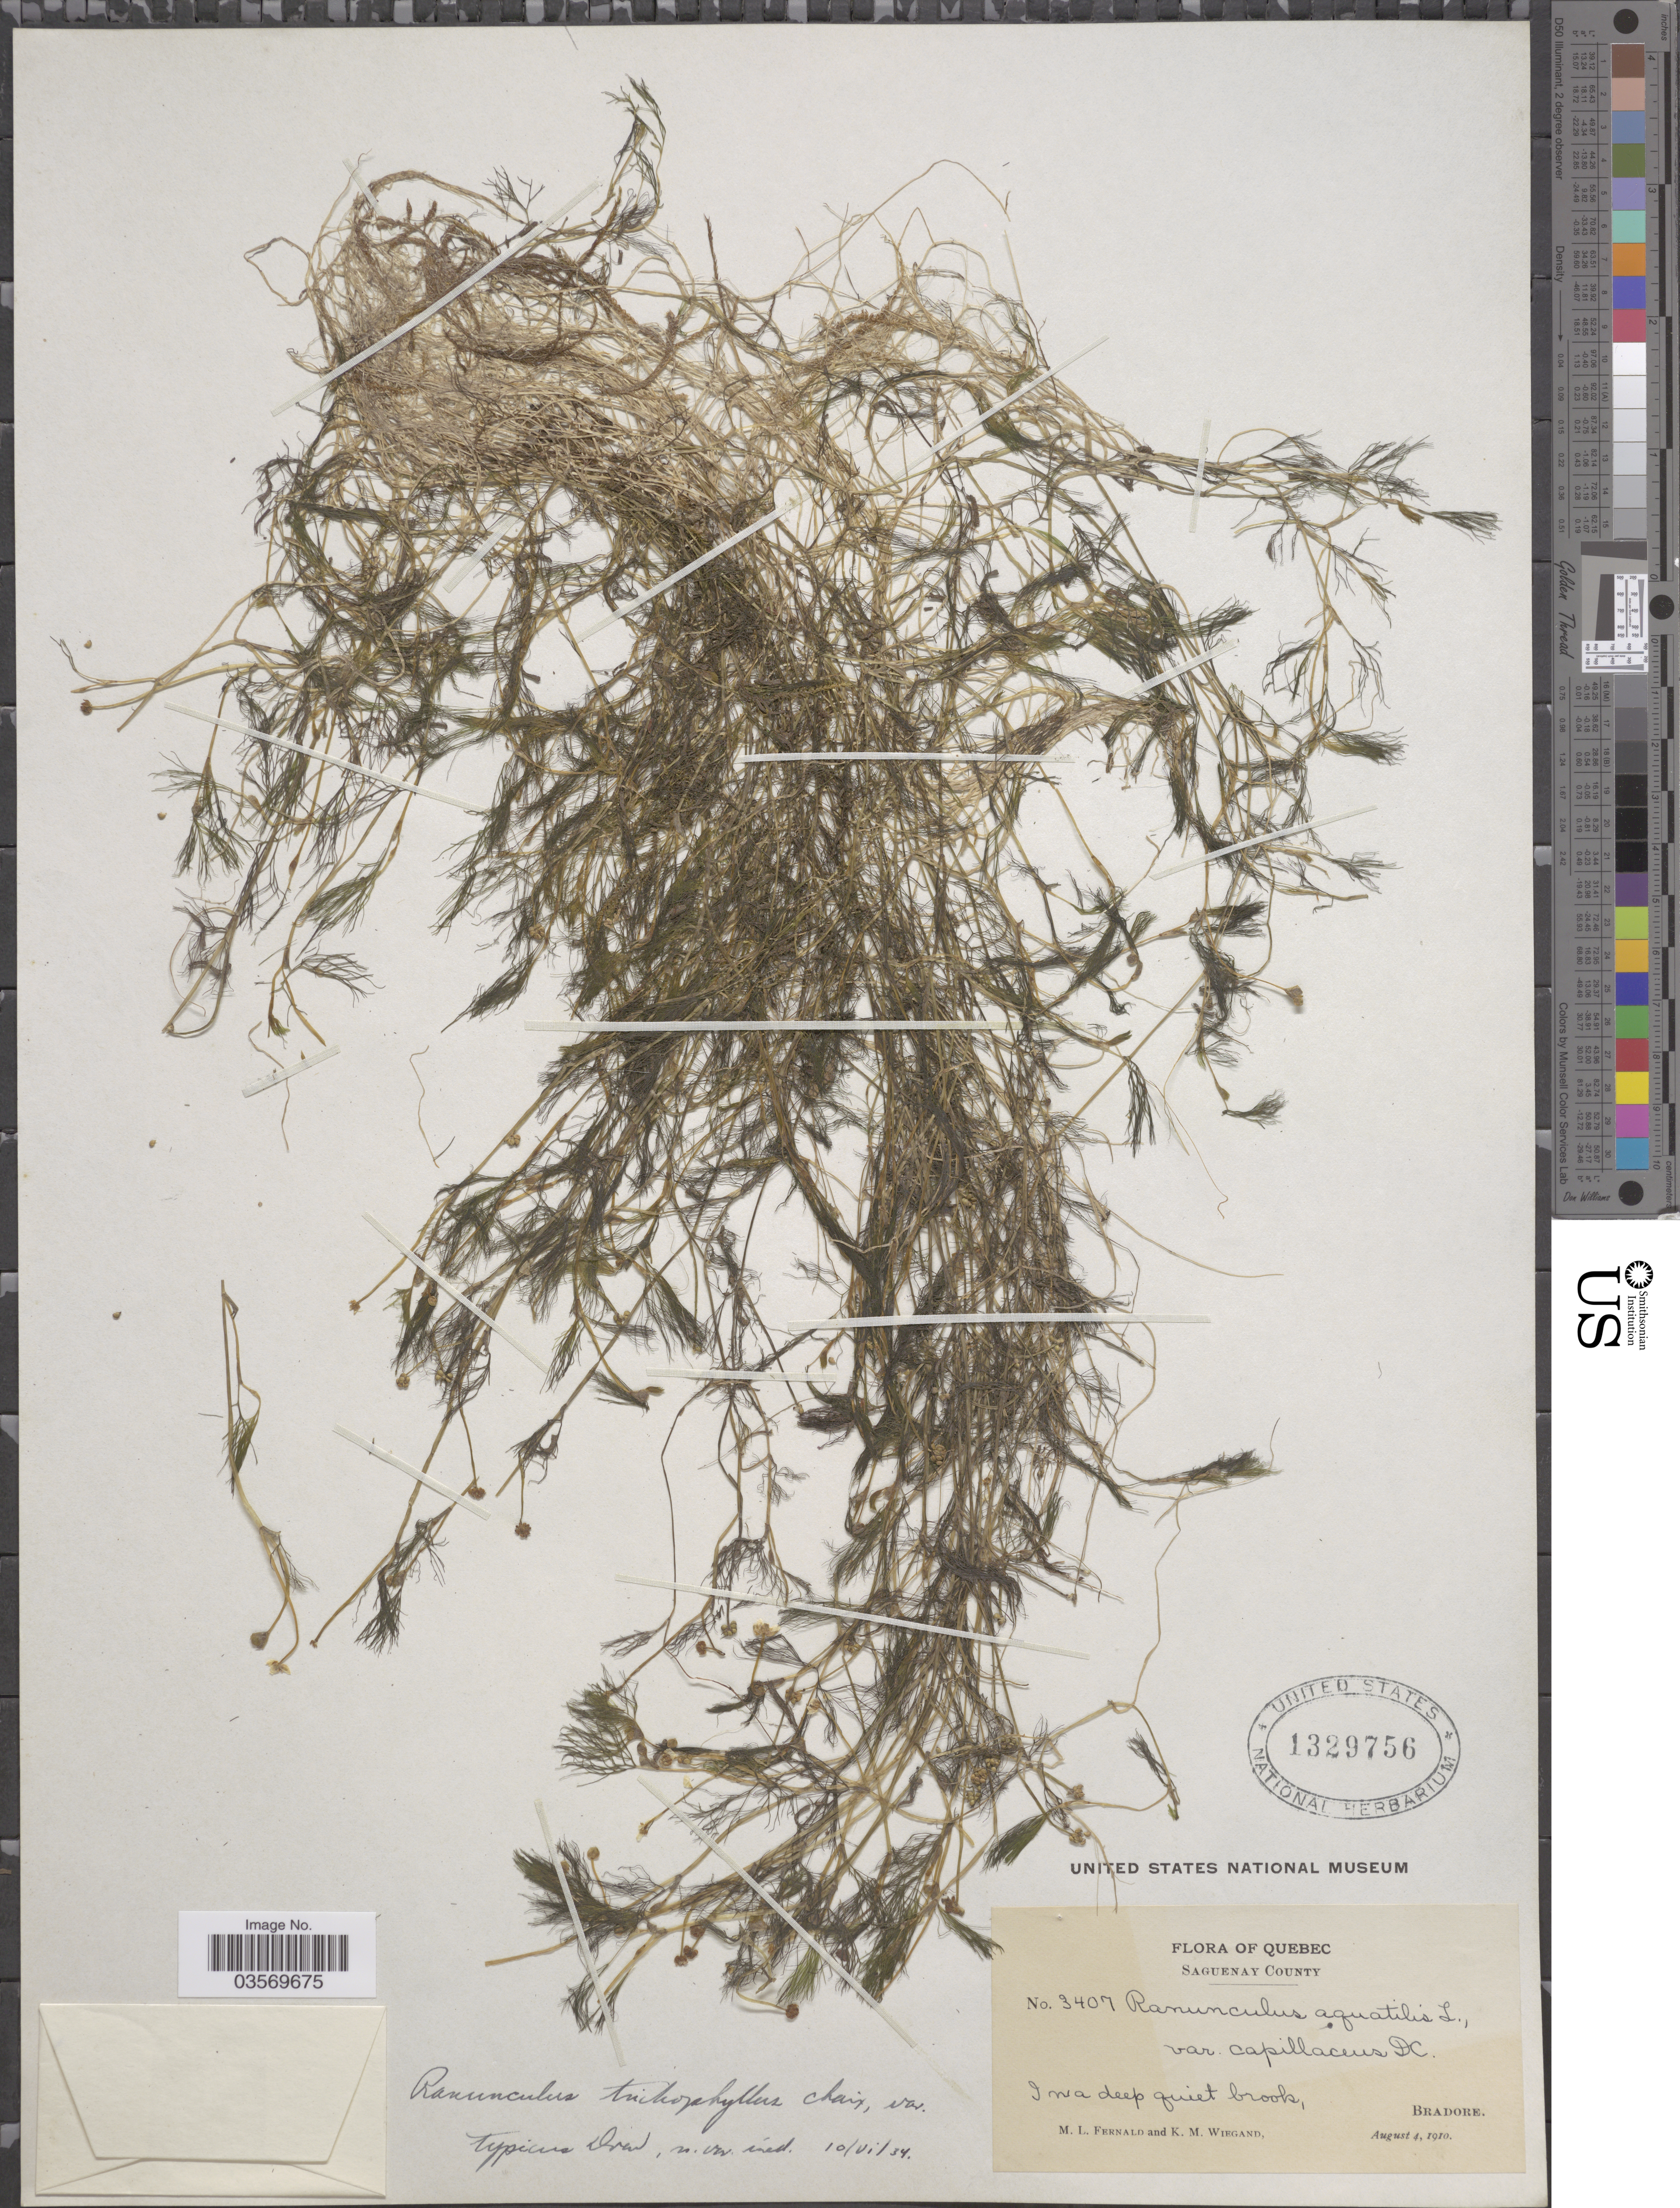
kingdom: Plantae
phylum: Tracheophyta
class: Magnoliopsida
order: Ranunculales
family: Ranunculaceae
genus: Ranunculus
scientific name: Ranunculus trichophyllus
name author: Chaix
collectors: M. L. Fernald & K. M. Wiegand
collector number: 3407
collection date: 1910-08-04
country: Canada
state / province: Quebec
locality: Saguenay County. In a deep quiet brook, Bradore.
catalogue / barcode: US 1329756